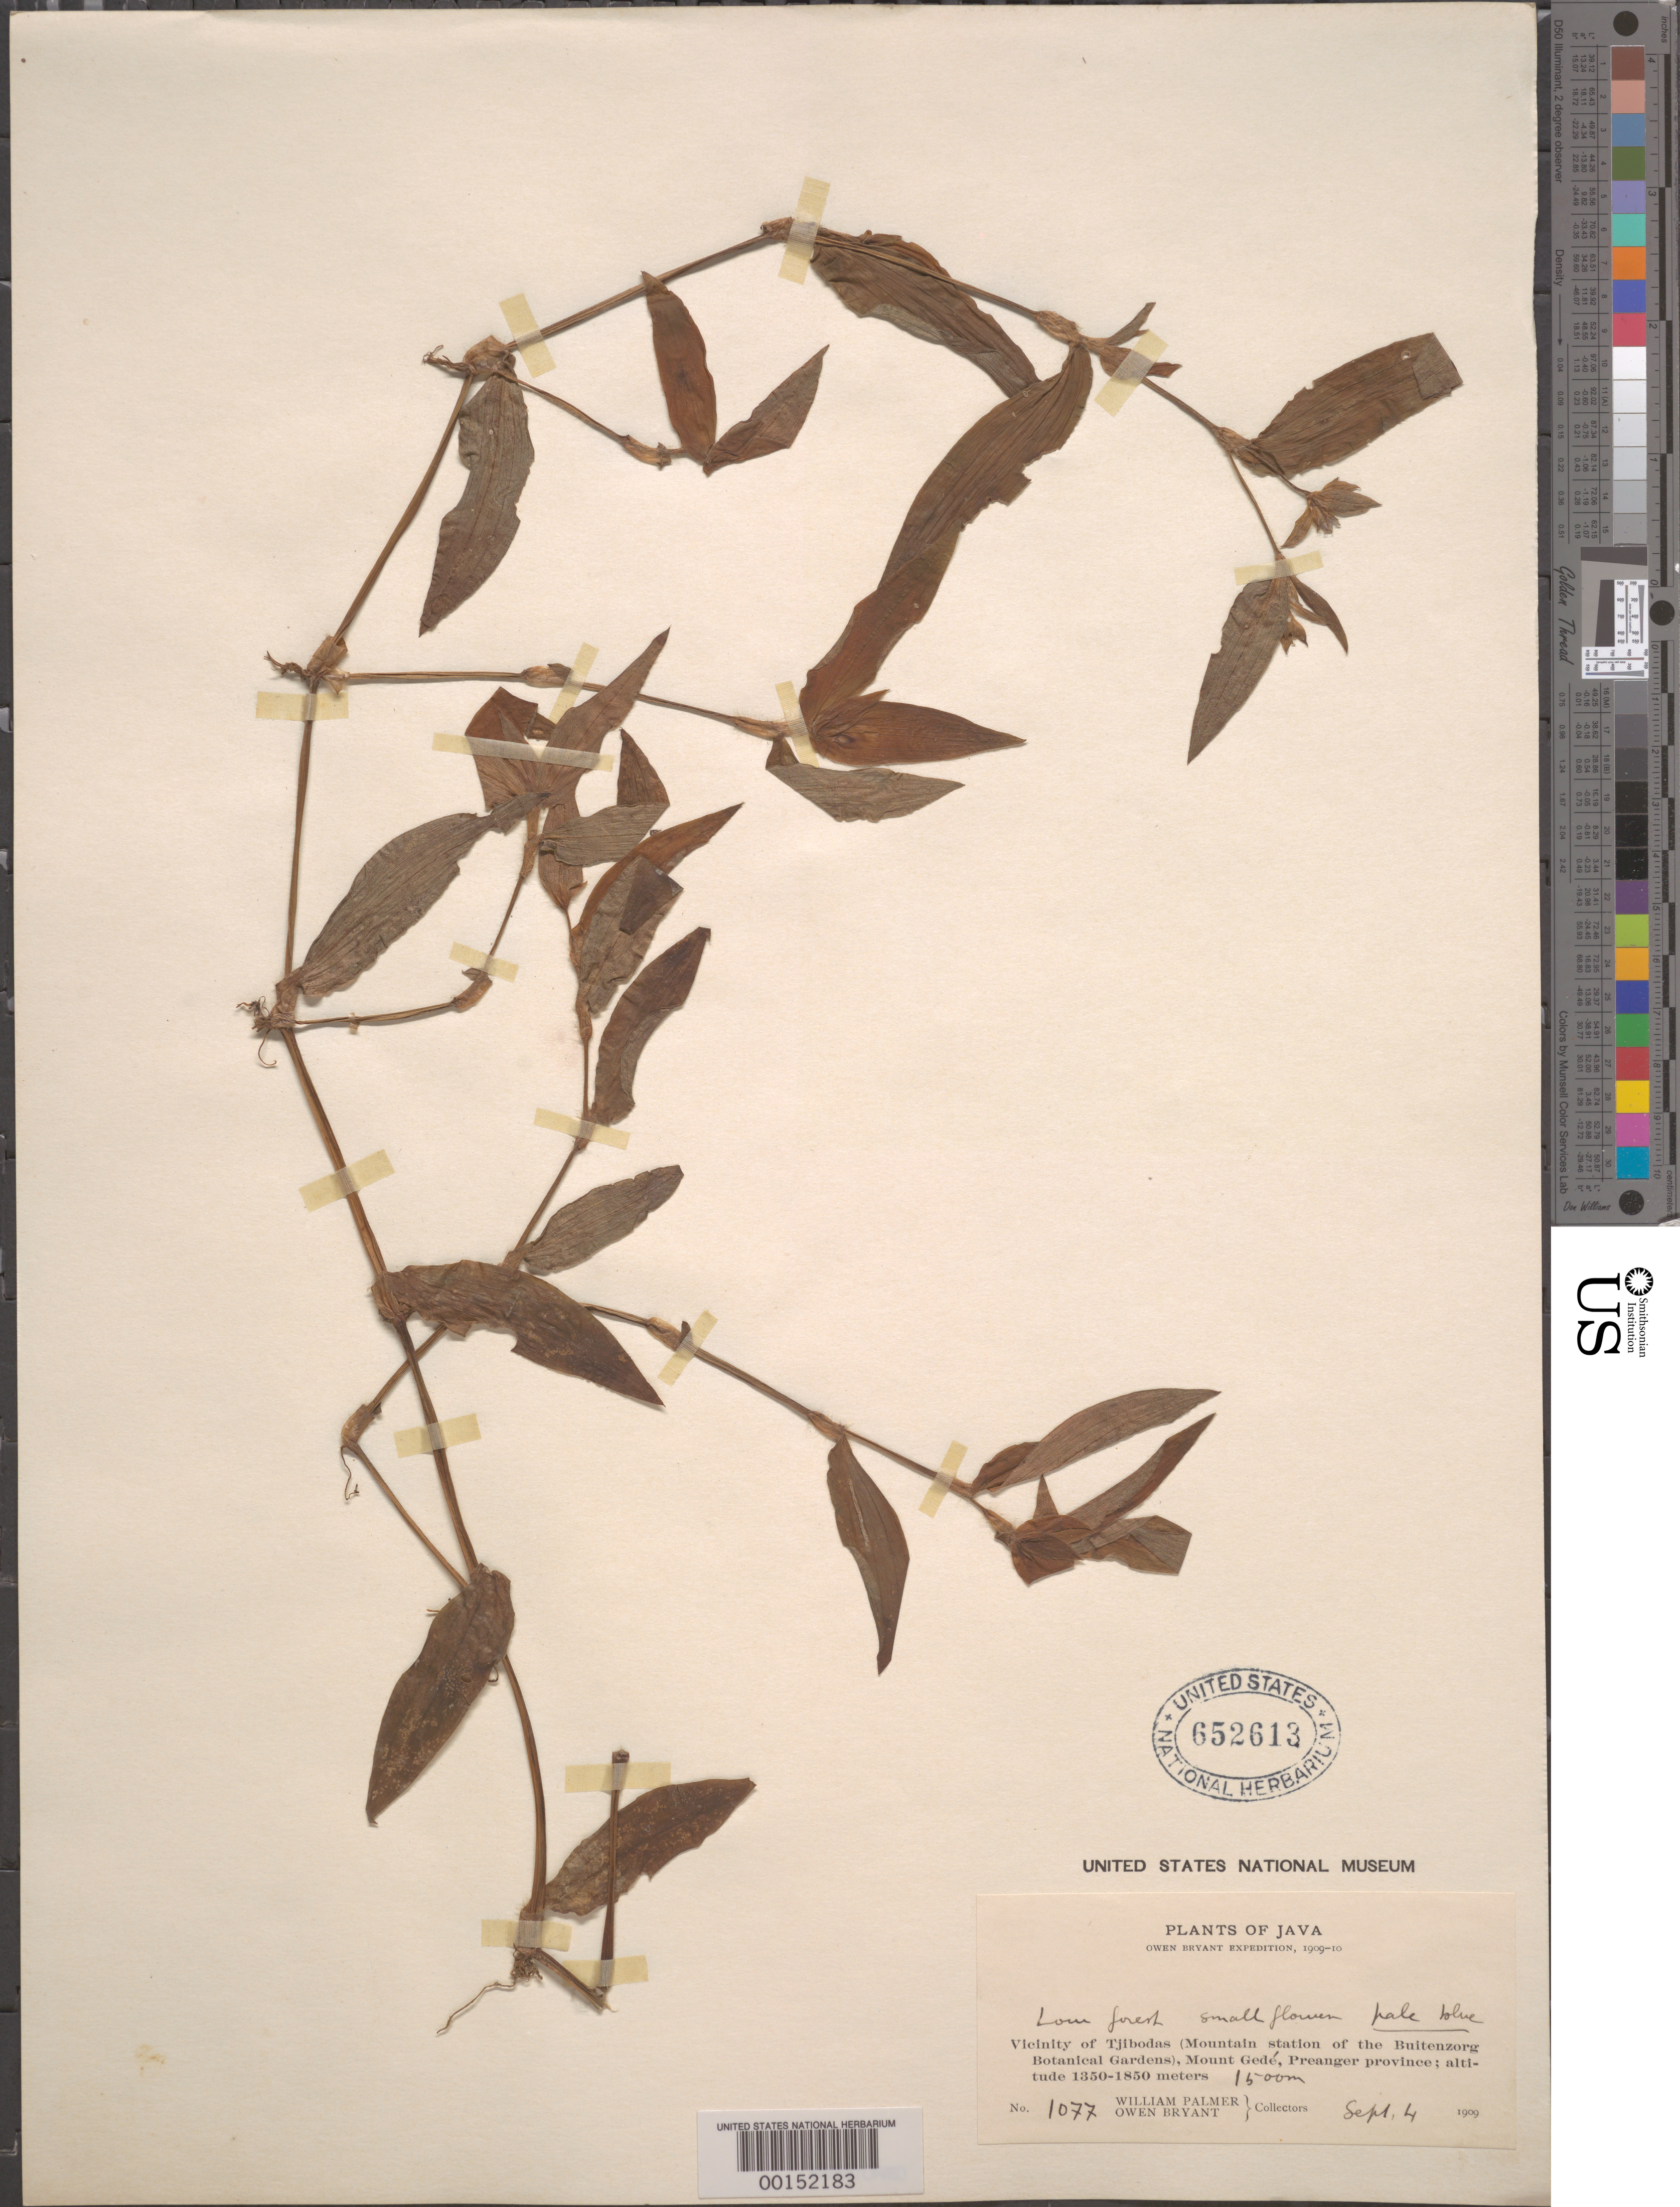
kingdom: Plantae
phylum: Tracheophyta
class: Liliopsida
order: Commelinales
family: Commelinaceae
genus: Belosynapsis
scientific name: Belosynapsis sp.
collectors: W. Palmer & O. Bryant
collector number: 1077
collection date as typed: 04 Sep 1909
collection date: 1909-09-04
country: Indonesia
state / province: Java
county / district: Jawa Barat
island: Java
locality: Tjibodas, Mount Gede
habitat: Low forest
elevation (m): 1350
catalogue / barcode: US 652613